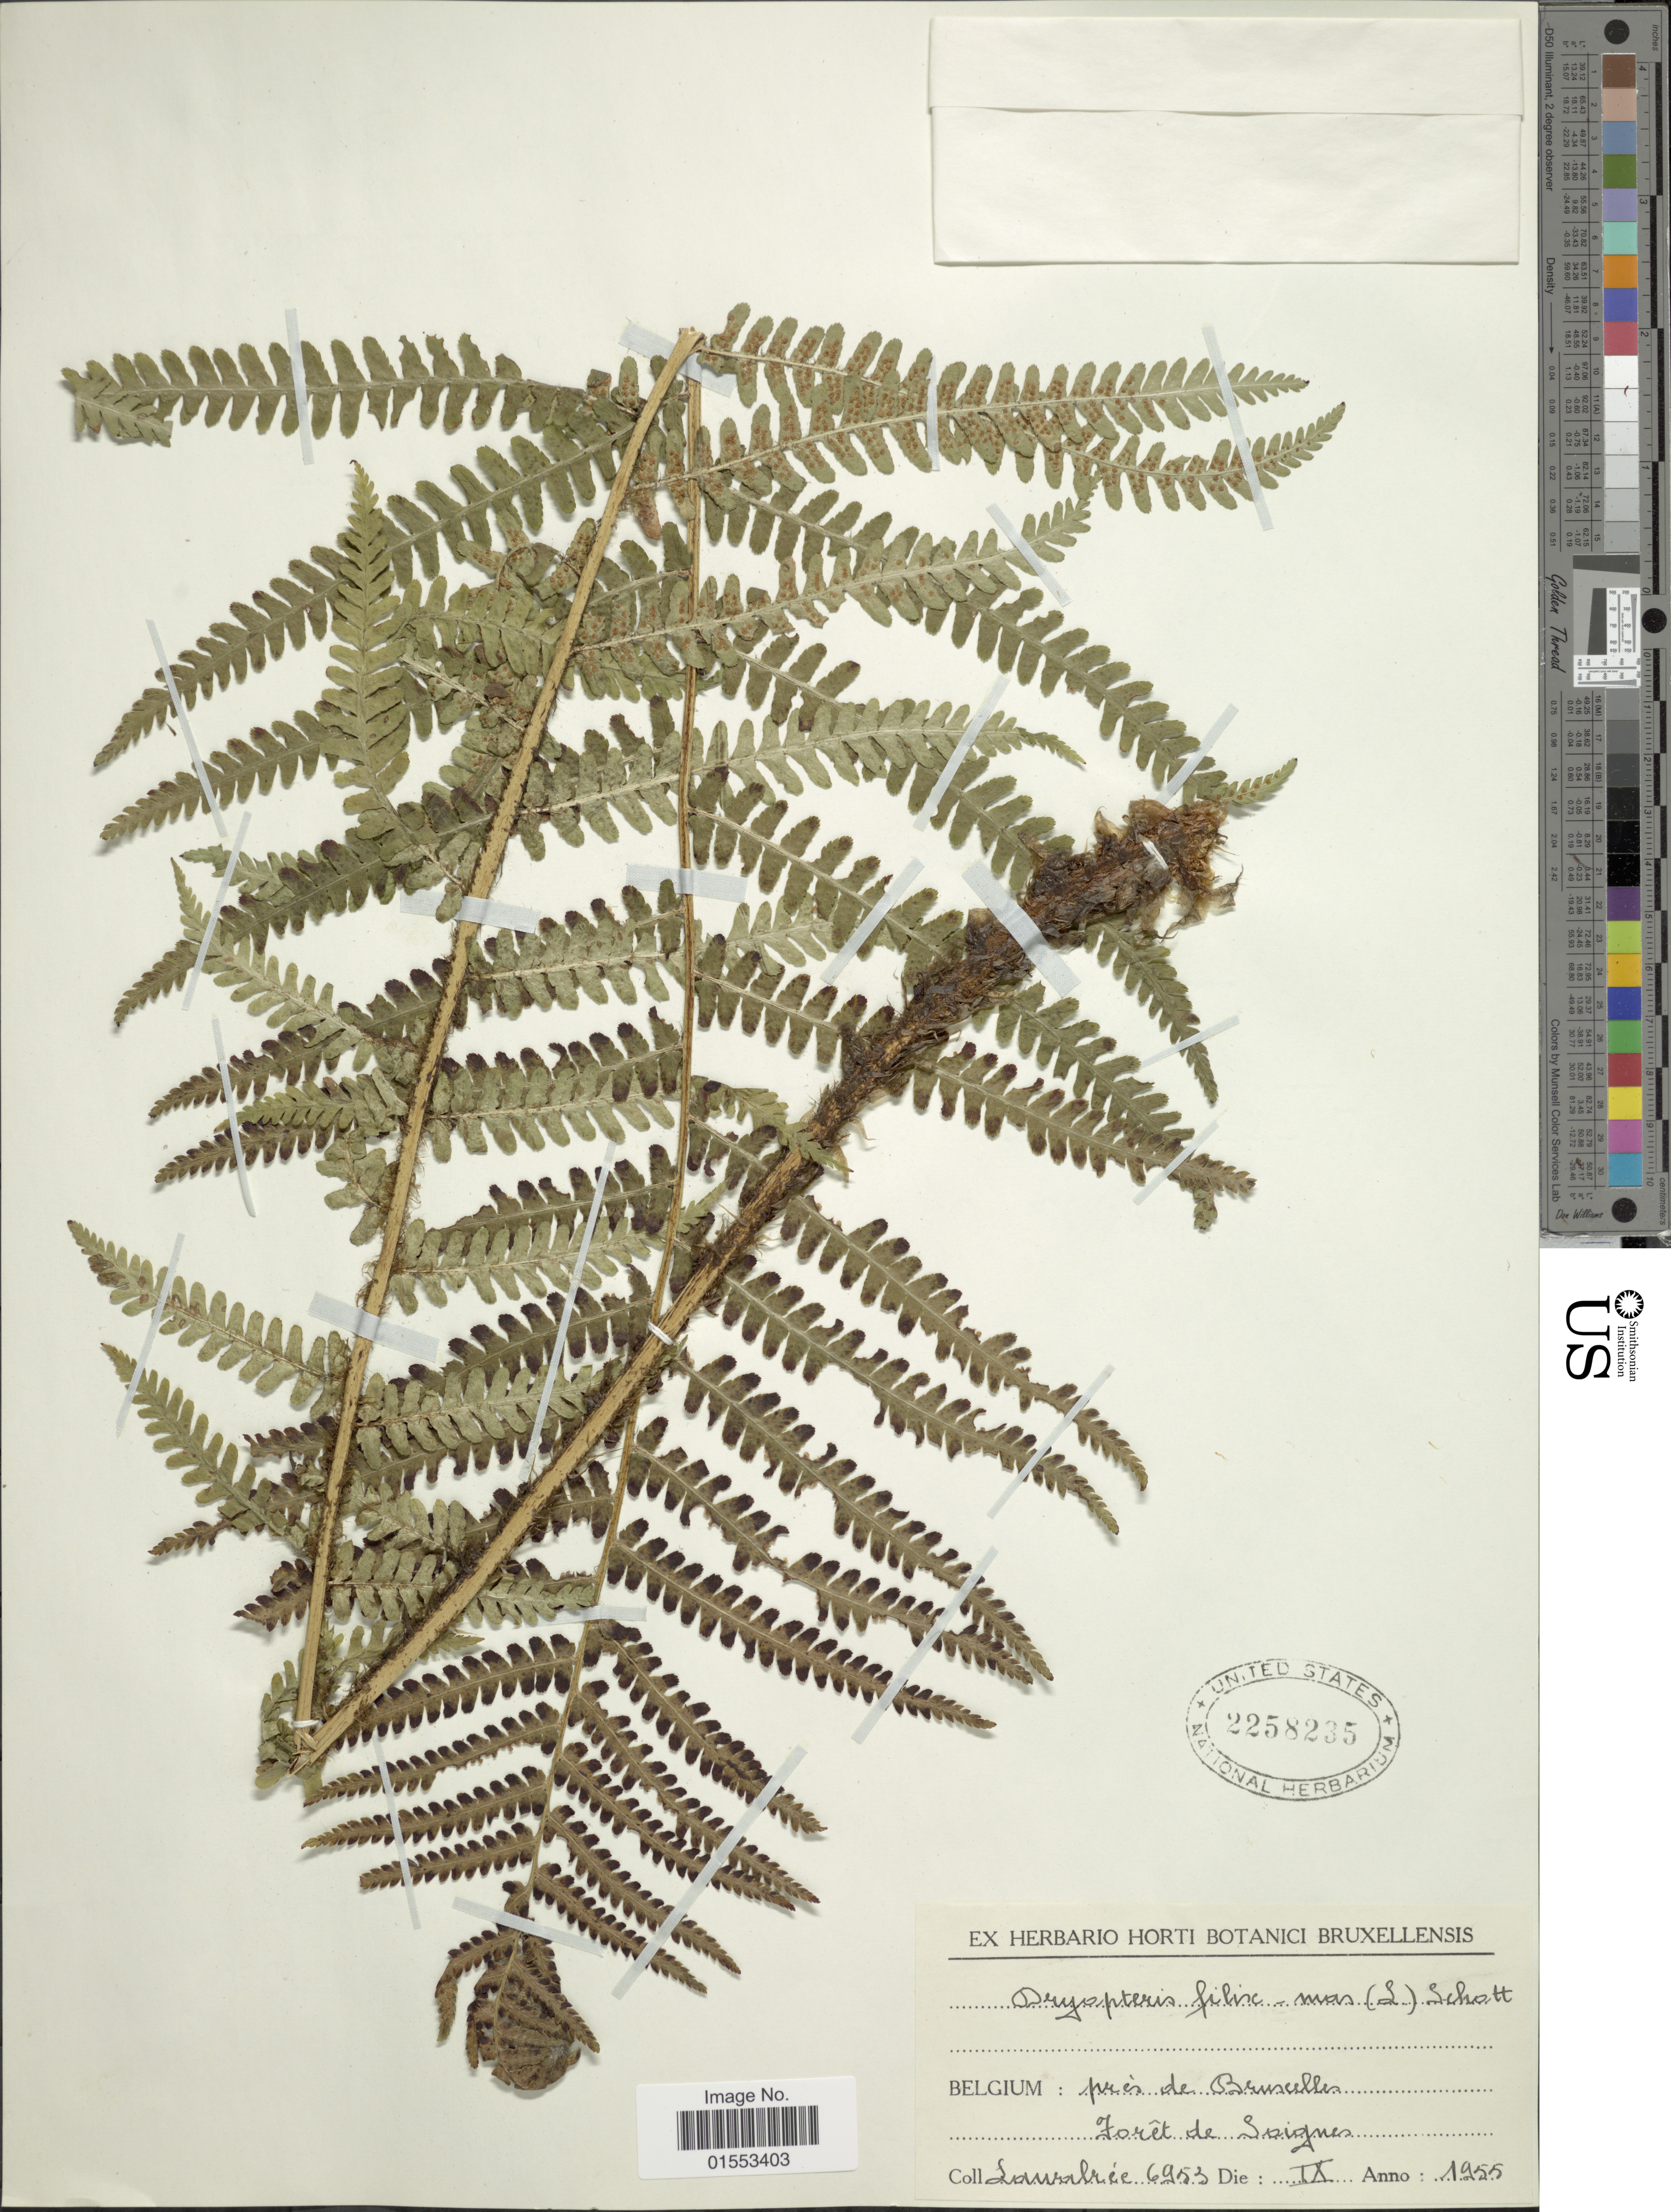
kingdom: Plantae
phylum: Tracheophyta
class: Polypodiopsida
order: Polypodiales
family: Dryopteridaceae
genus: Dryopteris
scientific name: Dryopteris filix-mas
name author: (L.) Schott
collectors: Lawalrée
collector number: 6953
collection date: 1955-09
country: Belgium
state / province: Brussels, Capital District of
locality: Belgium: pres de Bruscelles, Foret de Soignes. [interpreted]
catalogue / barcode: US 2258235